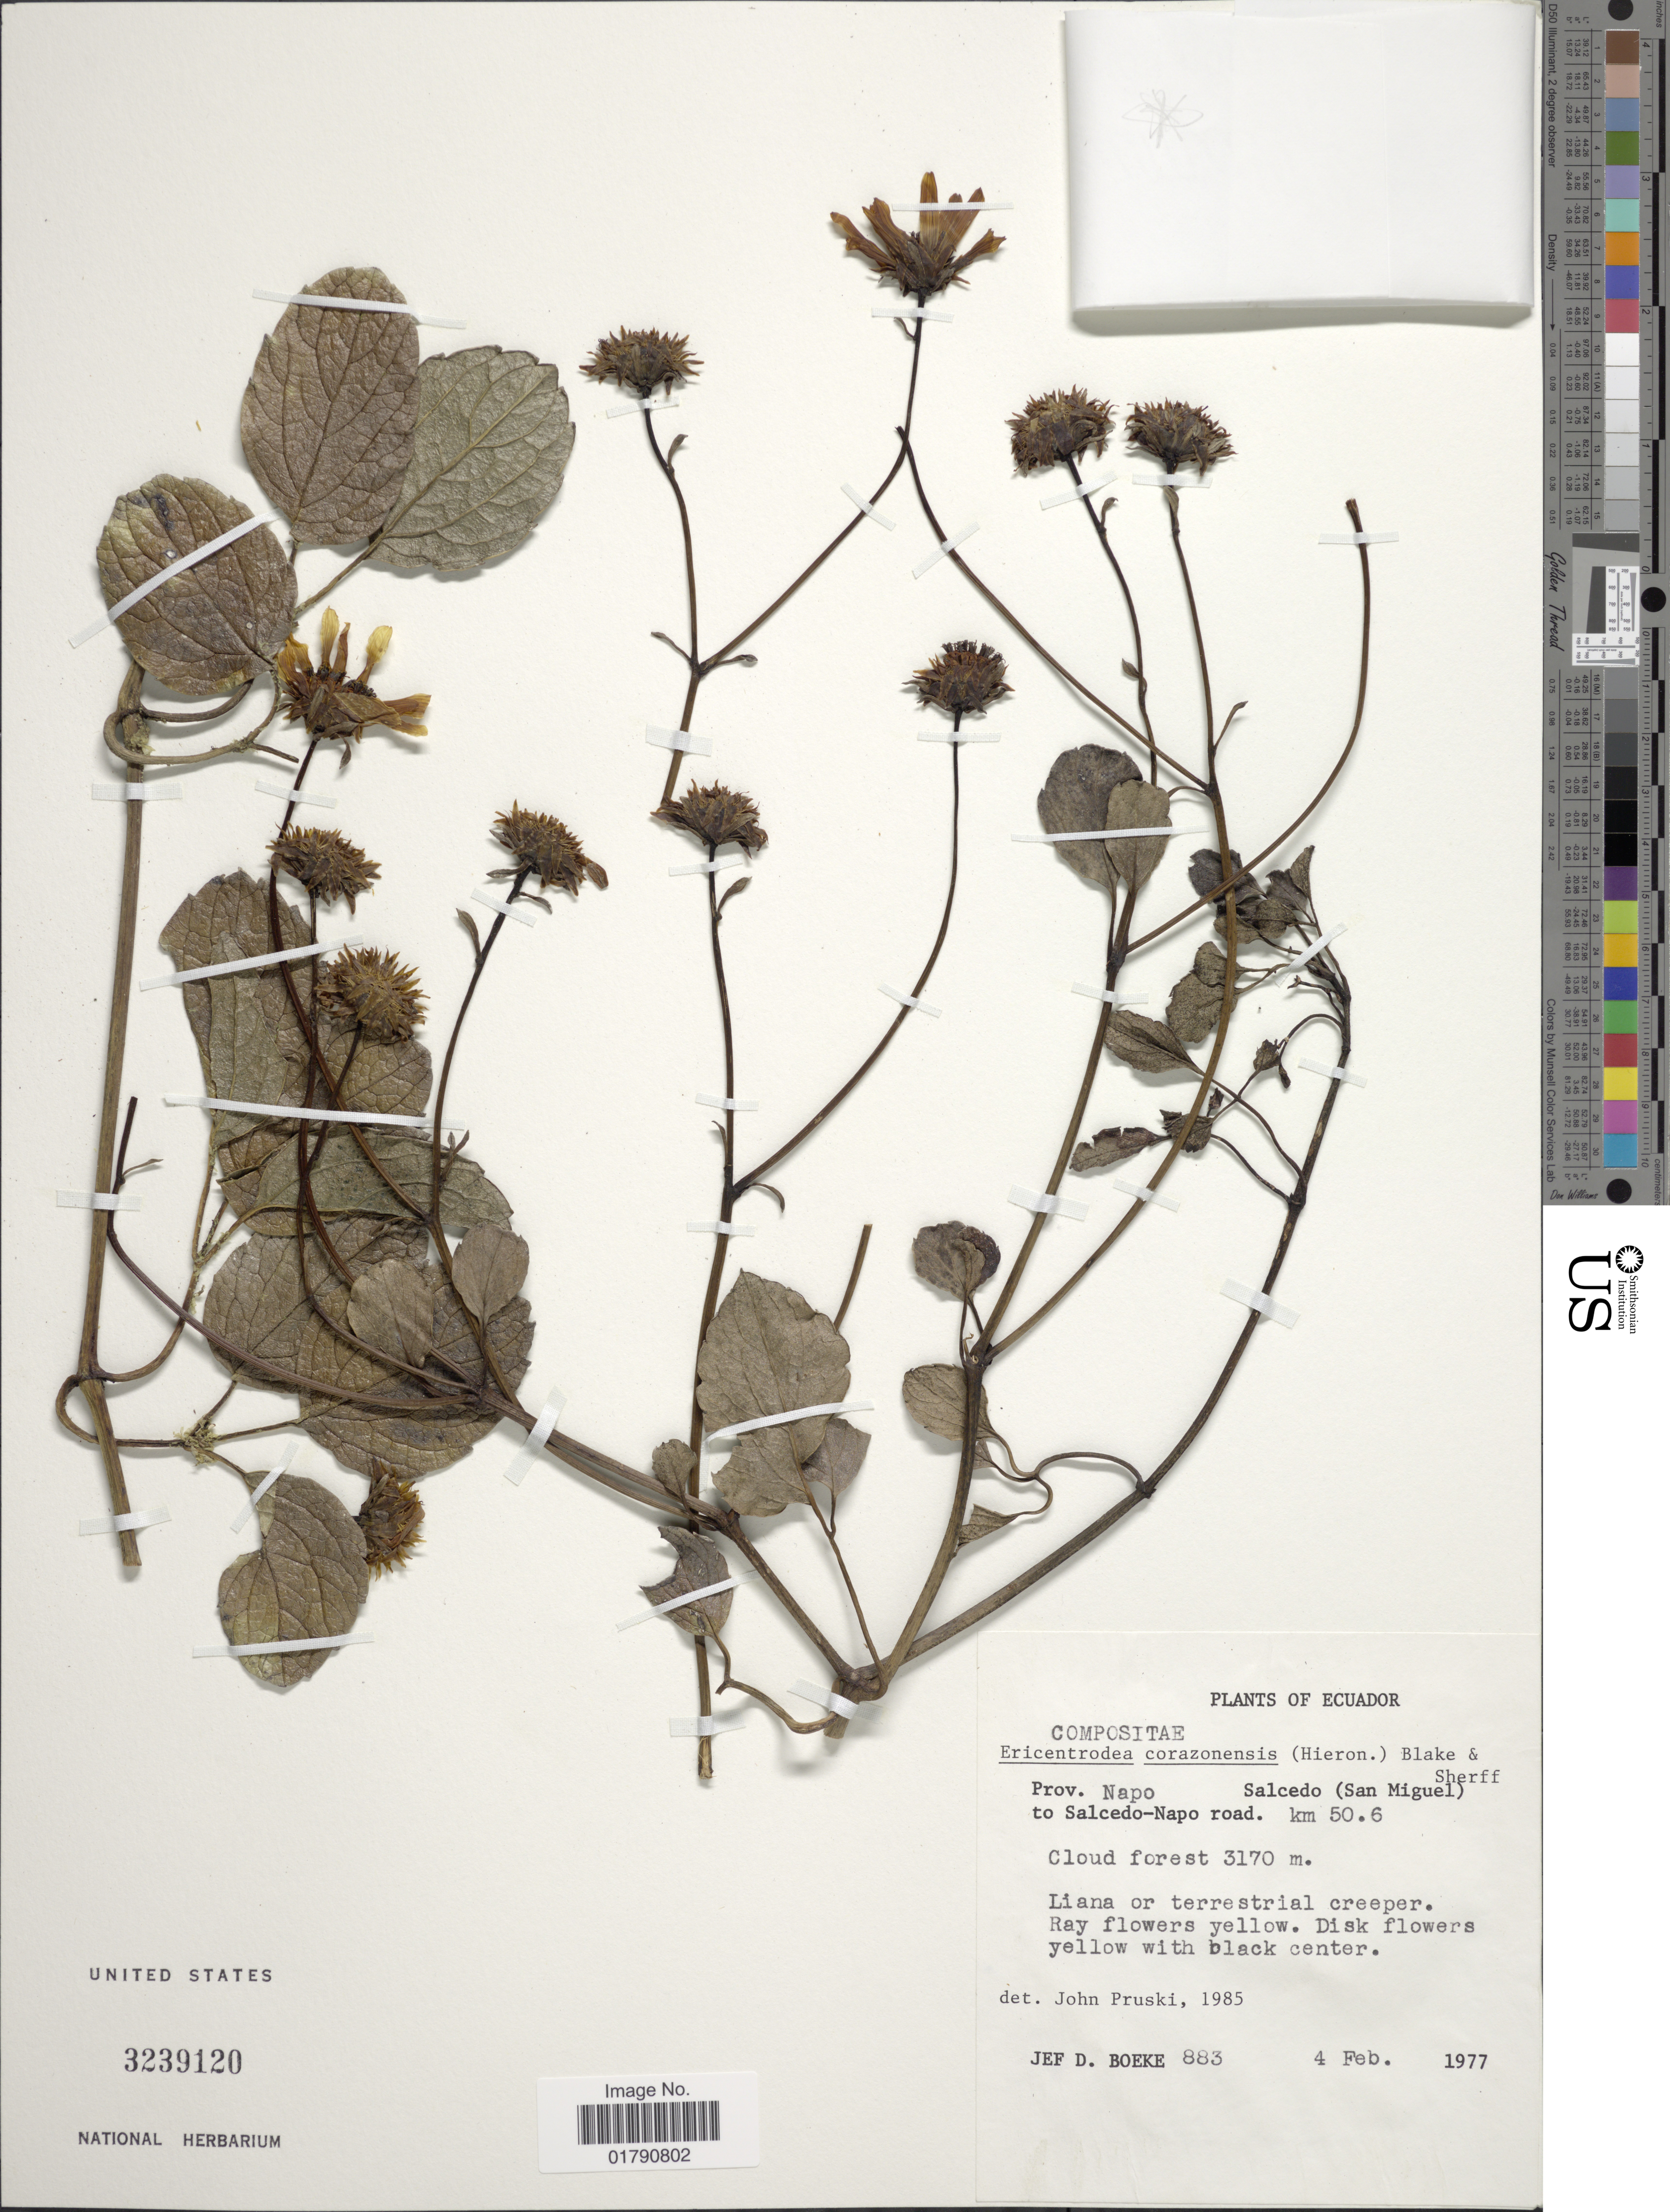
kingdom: Plantae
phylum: Tracheophyta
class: Magnoliopsida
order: Asterales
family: Asteraceae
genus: Ericentrodea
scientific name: Ericentrodea corazonensis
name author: (Hieron.) S.F. Blake & Sherff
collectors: J. D. Boeke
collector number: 883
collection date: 1977-02-04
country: Ecuador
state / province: Napo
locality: Salcedo (San Miguel) to Salcedo-Napo road, km 50.6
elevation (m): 3170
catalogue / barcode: US 3239120